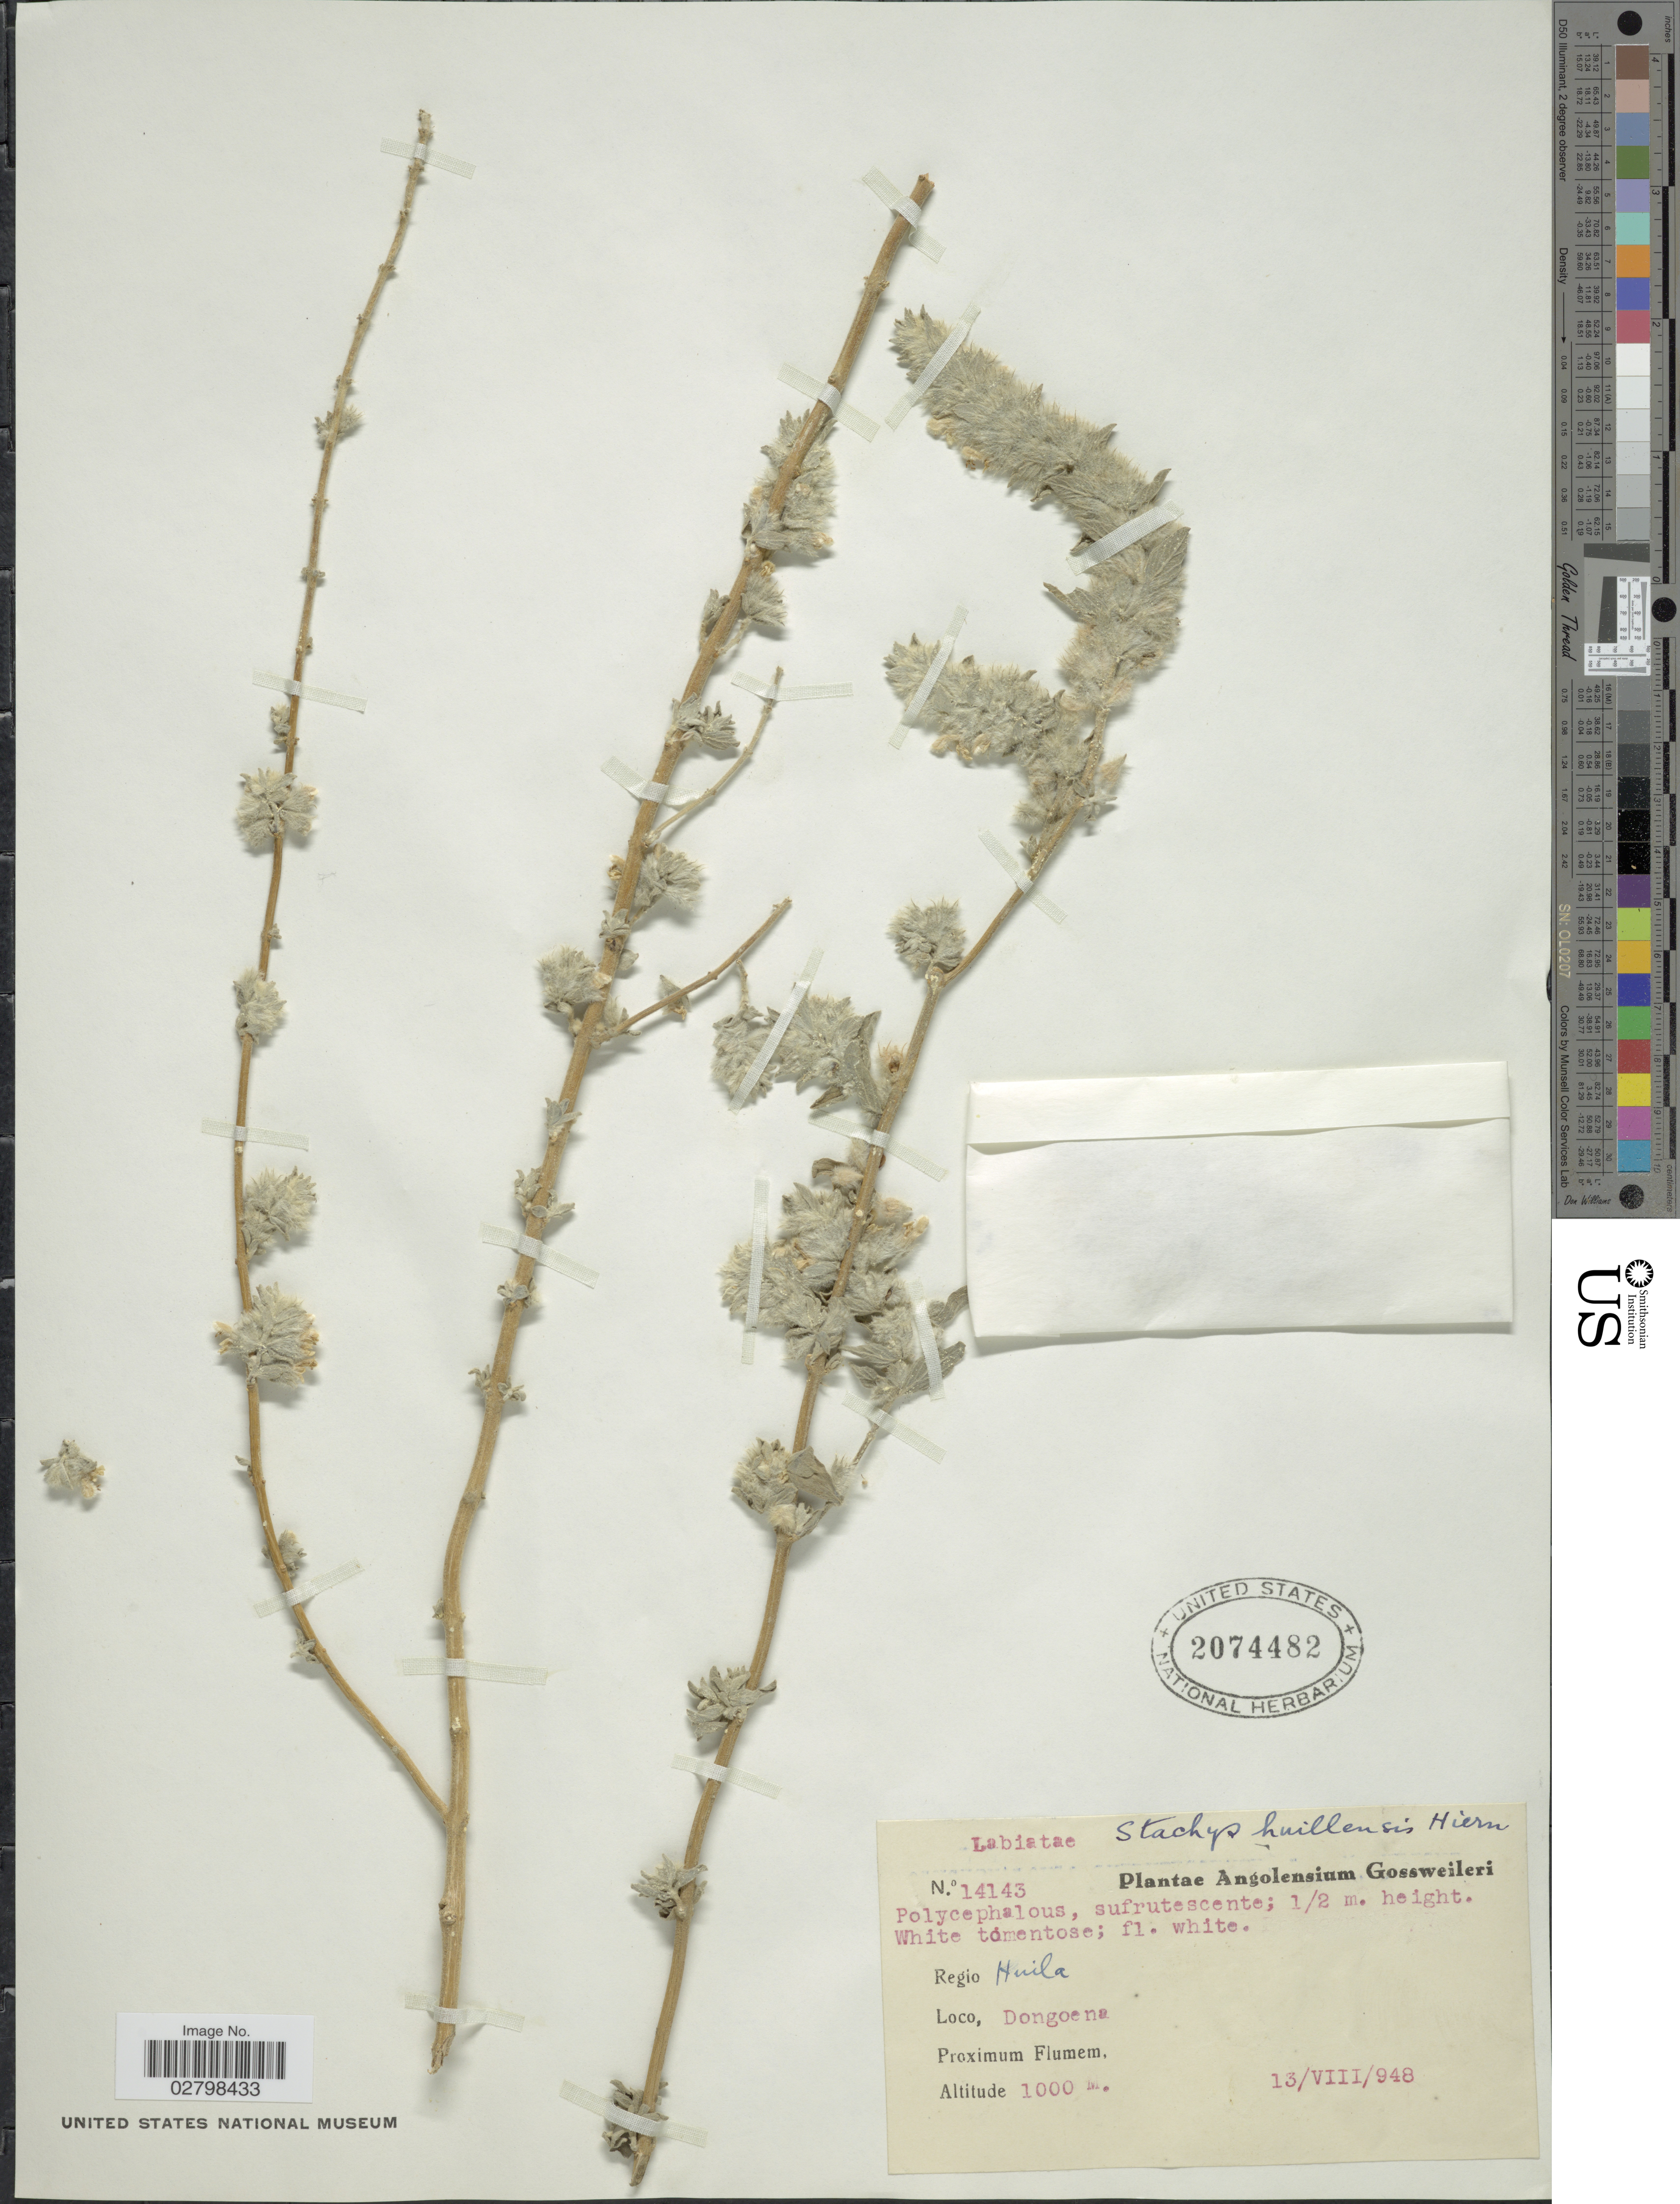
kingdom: Plantae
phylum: Tracheophyta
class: Magnoliopsida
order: Lamiales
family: Lamiaceae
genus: Stachys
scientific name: Stachys huillensis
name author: Hiern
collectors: -. Gossweiler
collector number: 14143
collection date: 1948-08-13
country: Angola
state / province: Huila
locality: Angolensium. Regio Huila. Loco, Dongoena.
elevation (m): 1000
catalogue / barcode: US 2074482